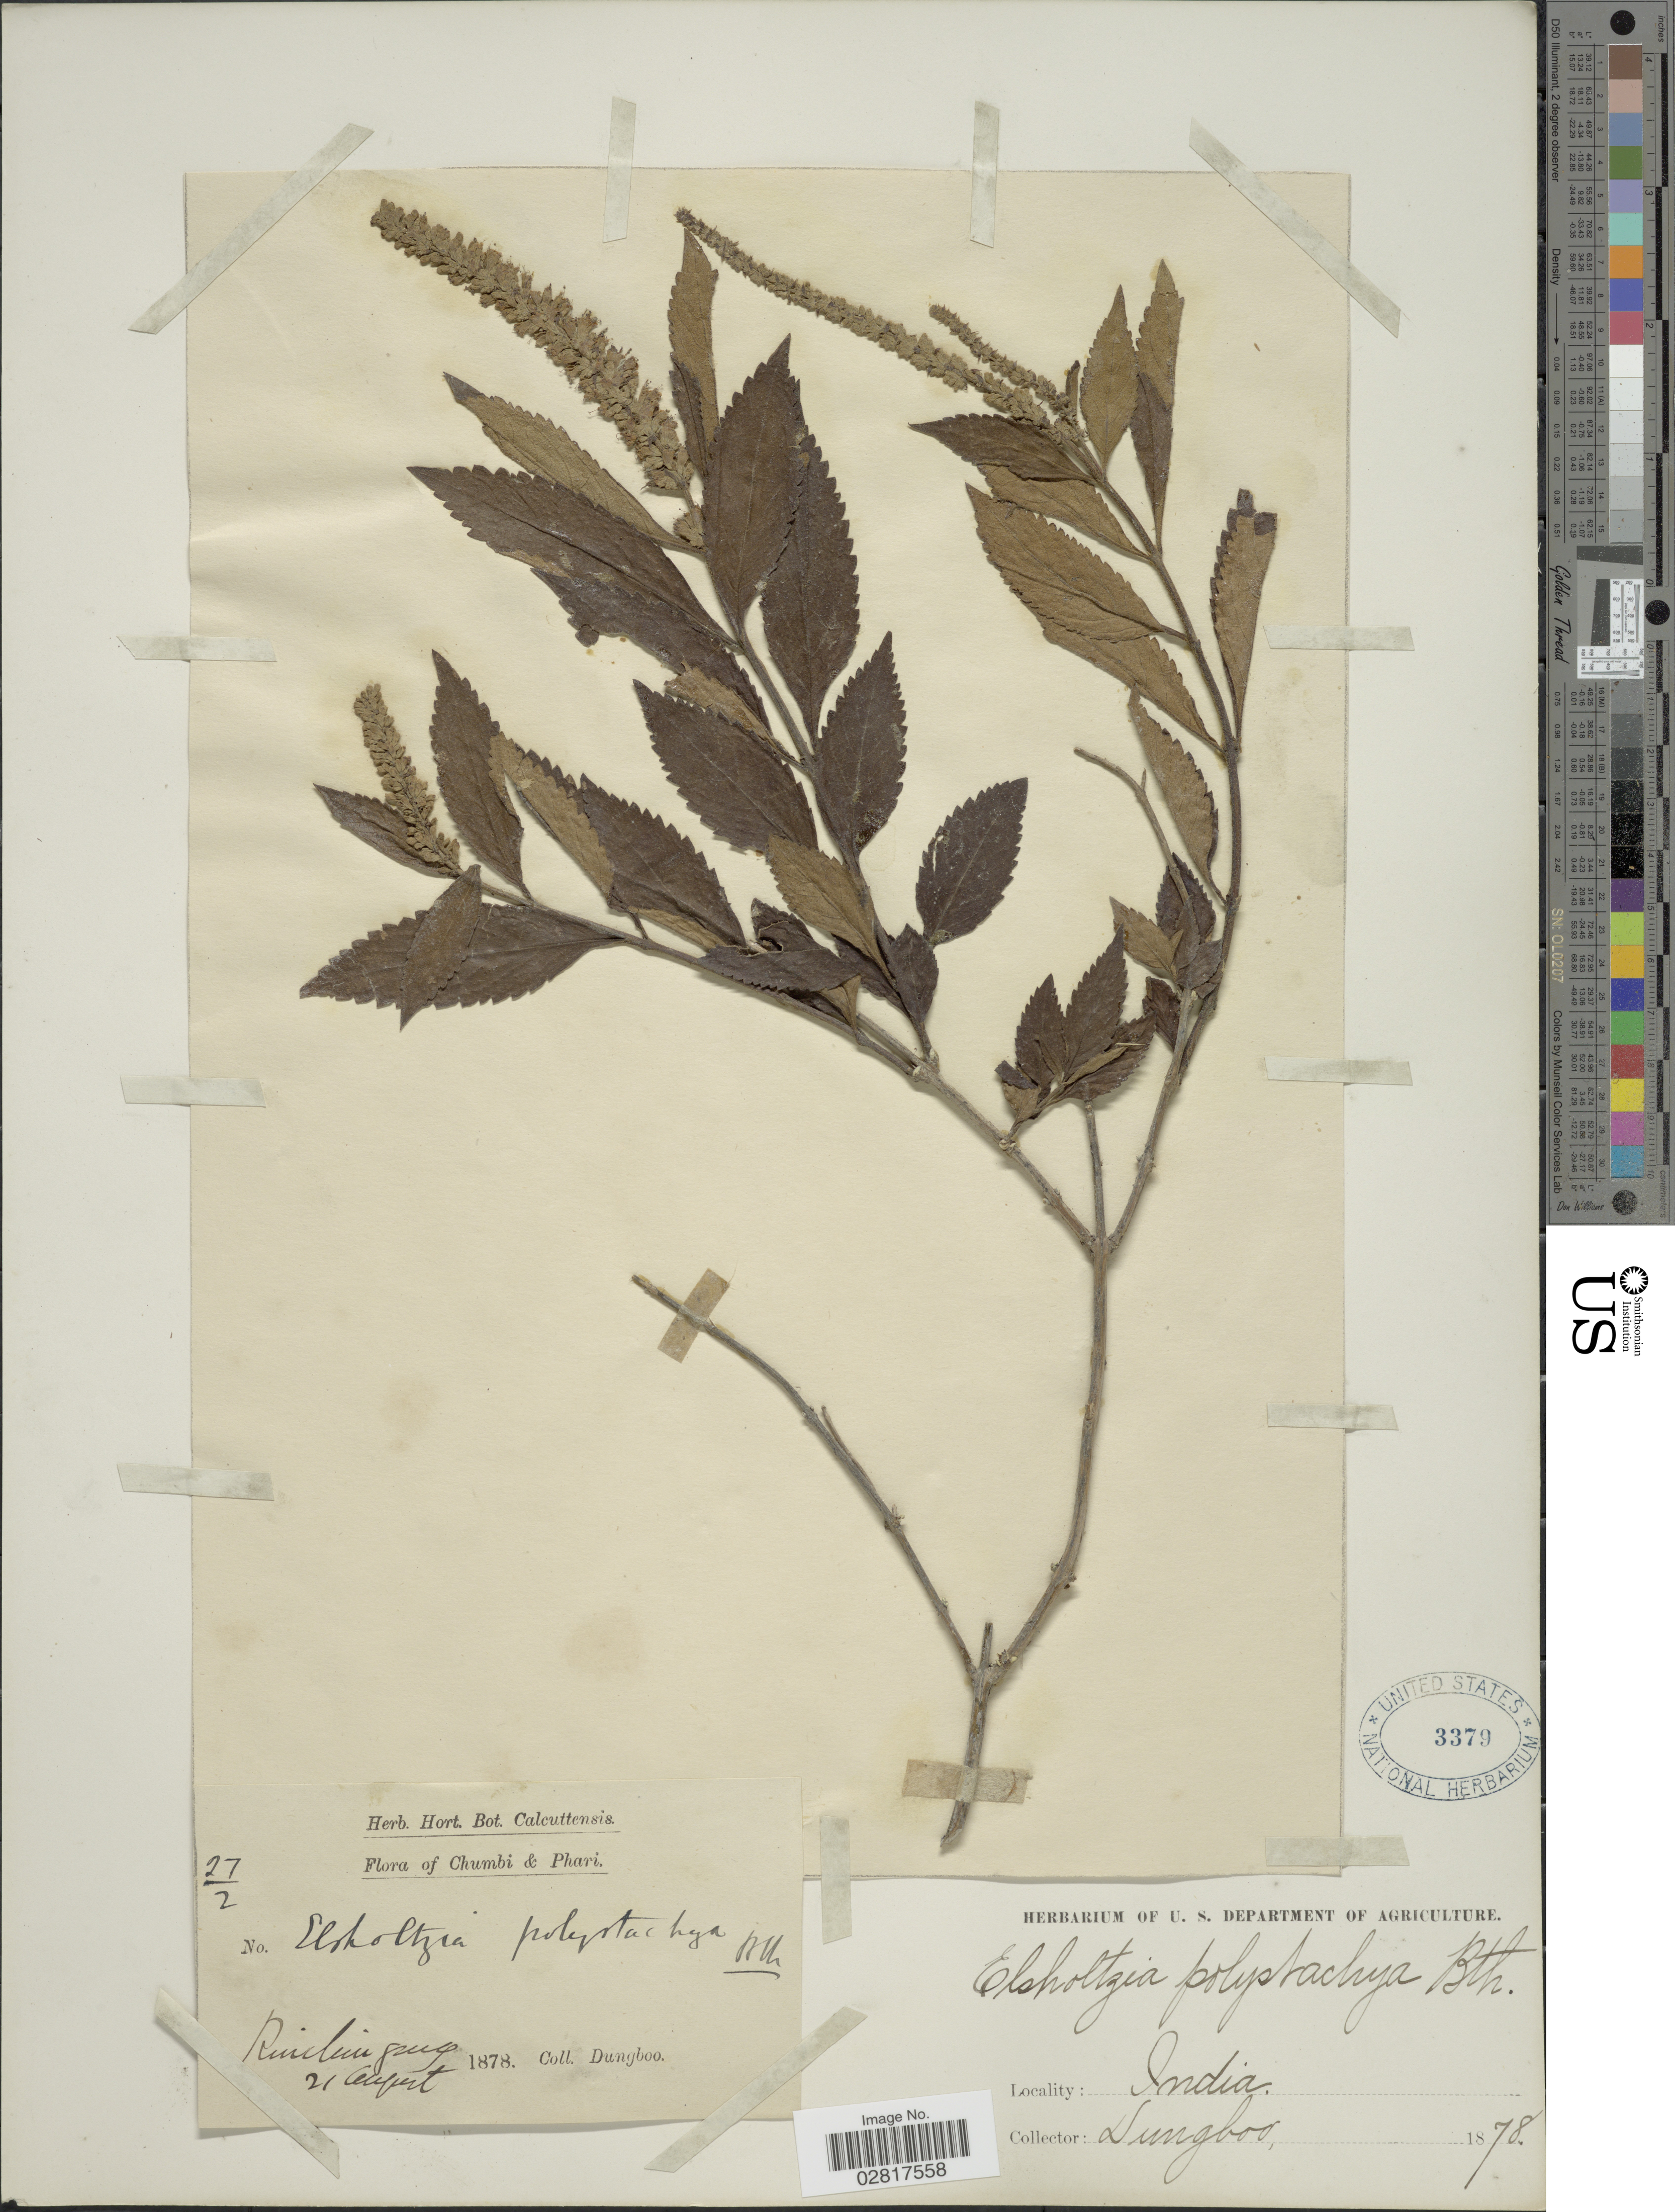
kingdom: Plantae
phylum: Tracheophyta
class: Magnoliopsida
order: Lamiales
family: Lamiaceae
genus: Elsholtzia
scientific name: Elsholtzia fruticosa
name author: (D. Don) Rehder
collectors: Dungboo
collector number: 27/2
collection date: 1878-08-21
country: India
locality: Chumbi & Phari, Ruicluigug [interpreted]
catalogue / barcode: US 3379